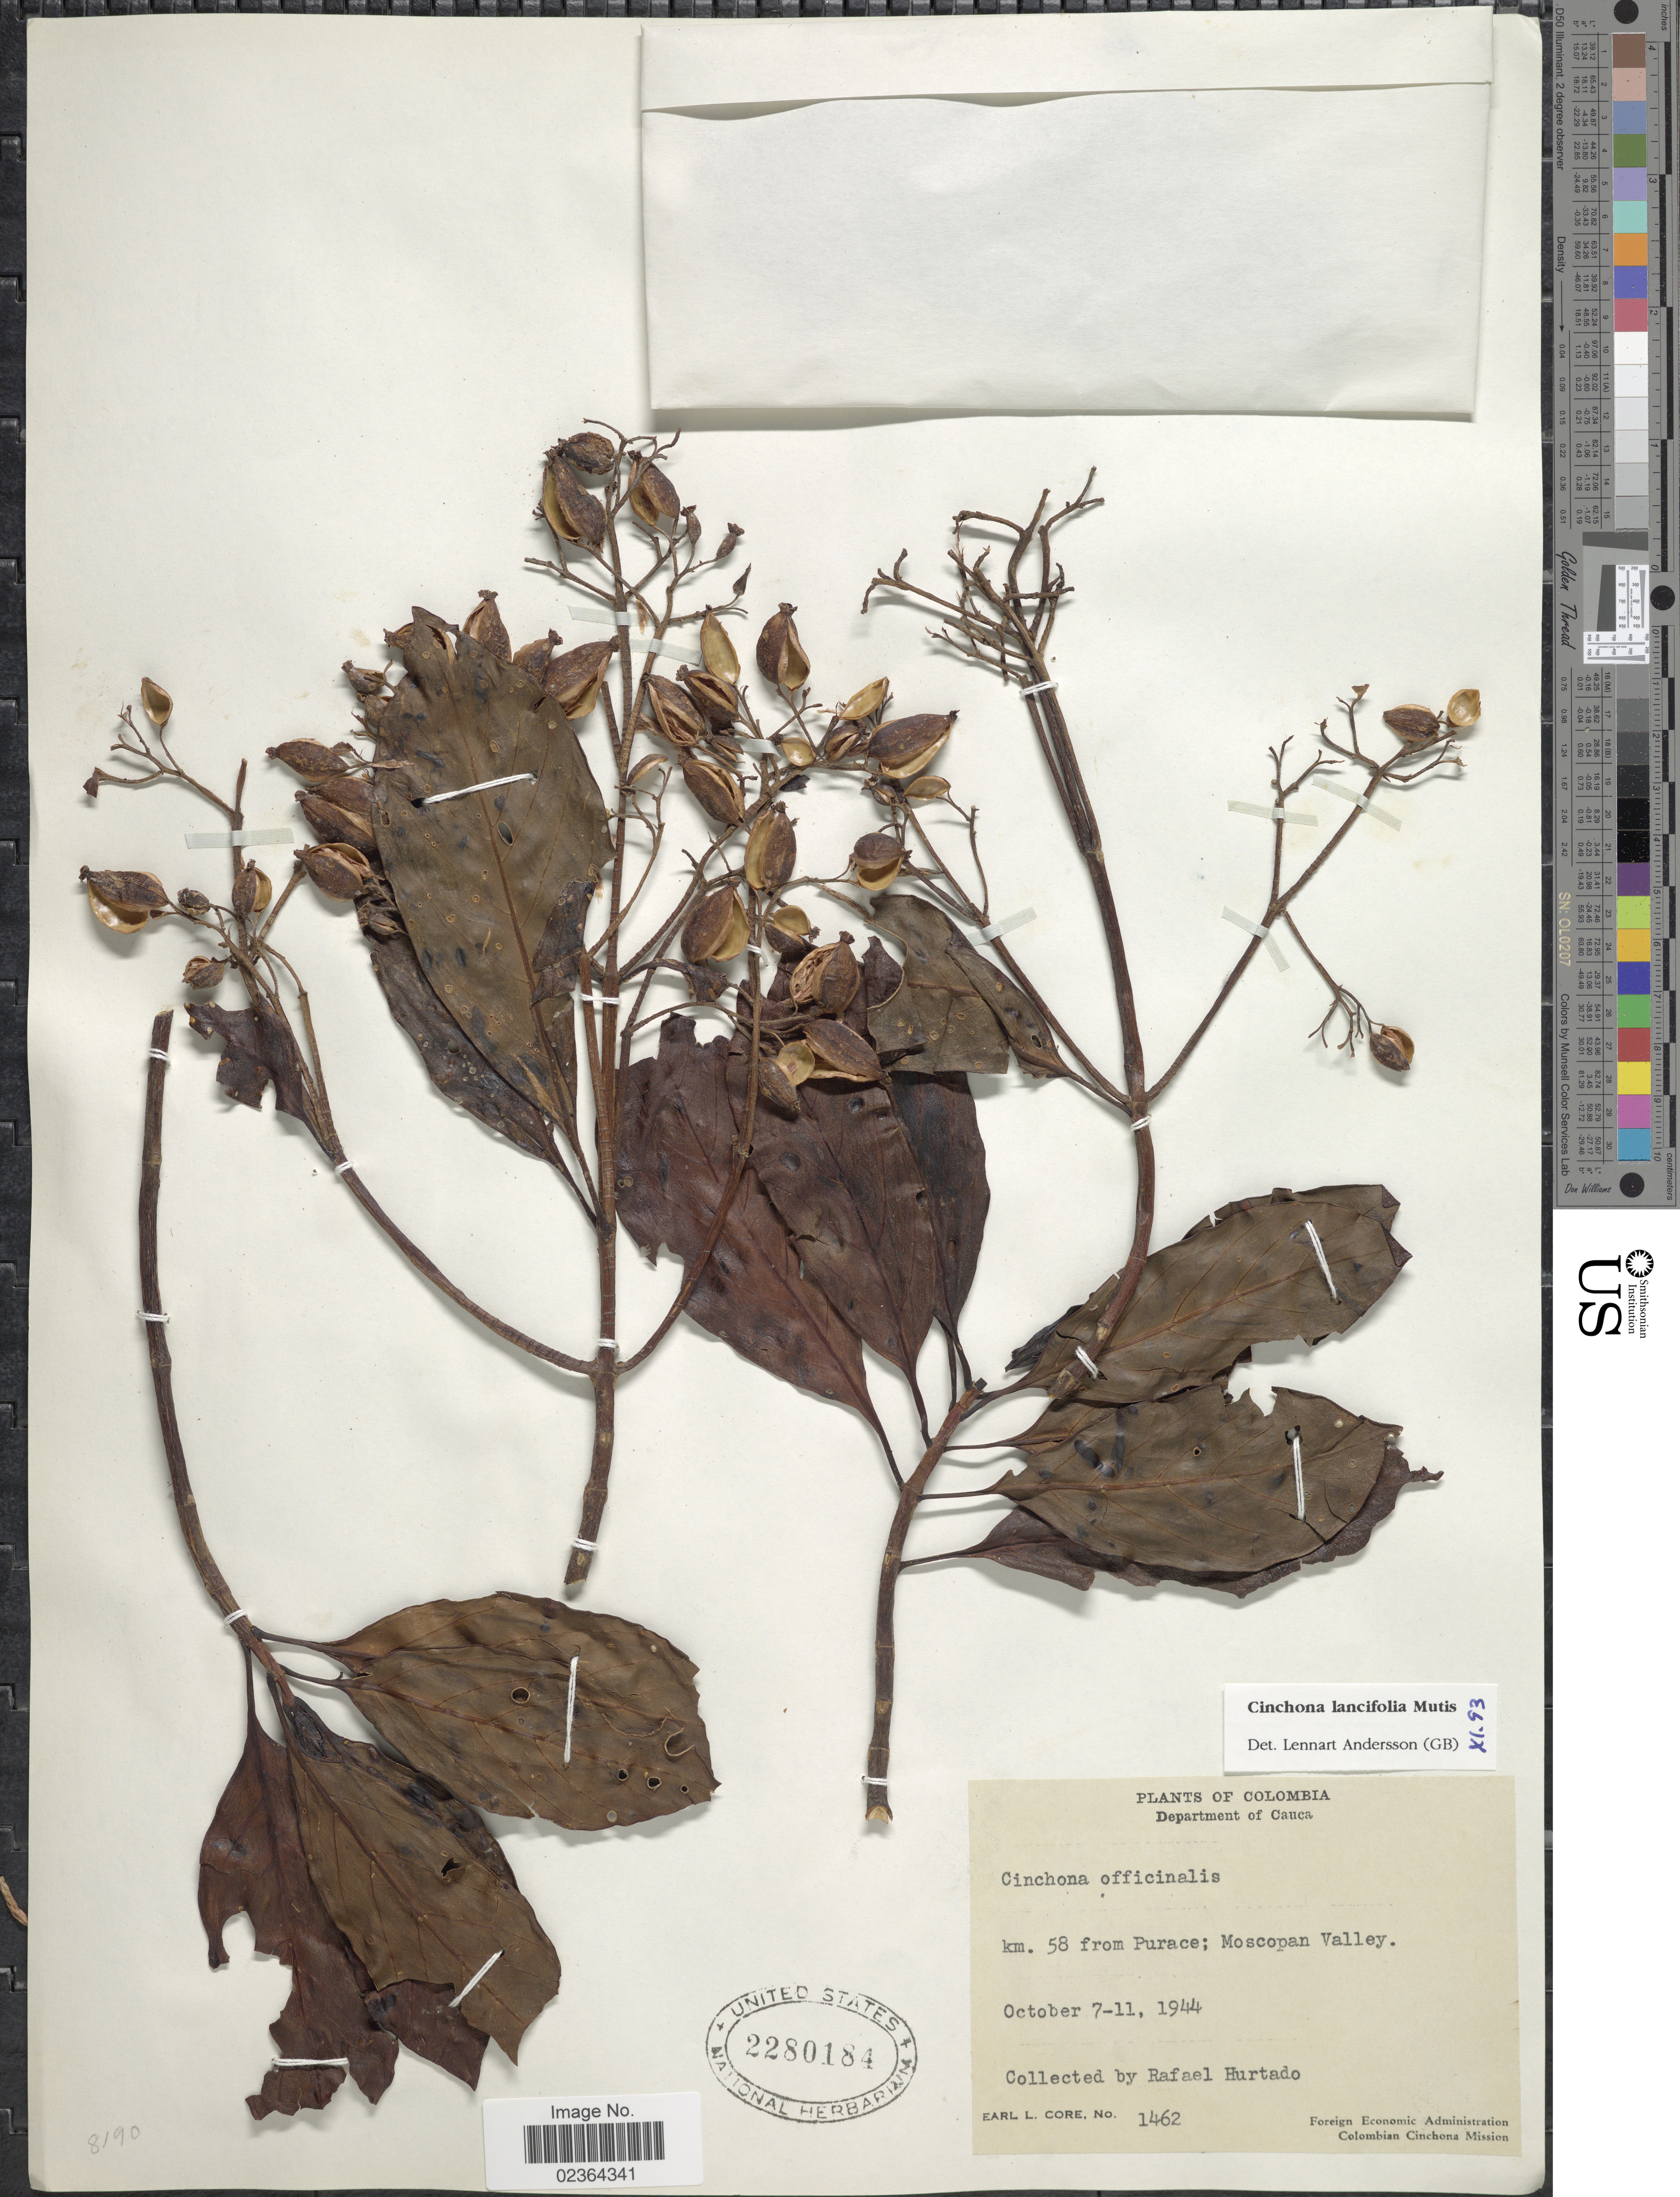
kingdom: Plantae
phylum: Tracheophyta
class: Magnoliopsida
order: Gentianales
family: Rubiaceae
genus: Cinchona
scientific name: Cinchona lancifolia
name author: Mutis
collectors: R. Hurtado & E. L. Core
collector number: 1462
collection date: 1944-10-07/1944-10-11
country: Colombia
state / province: Cauca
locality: Department of Cauca, km 58 from Purace: Moscopan Valley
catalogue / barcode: US 2280184